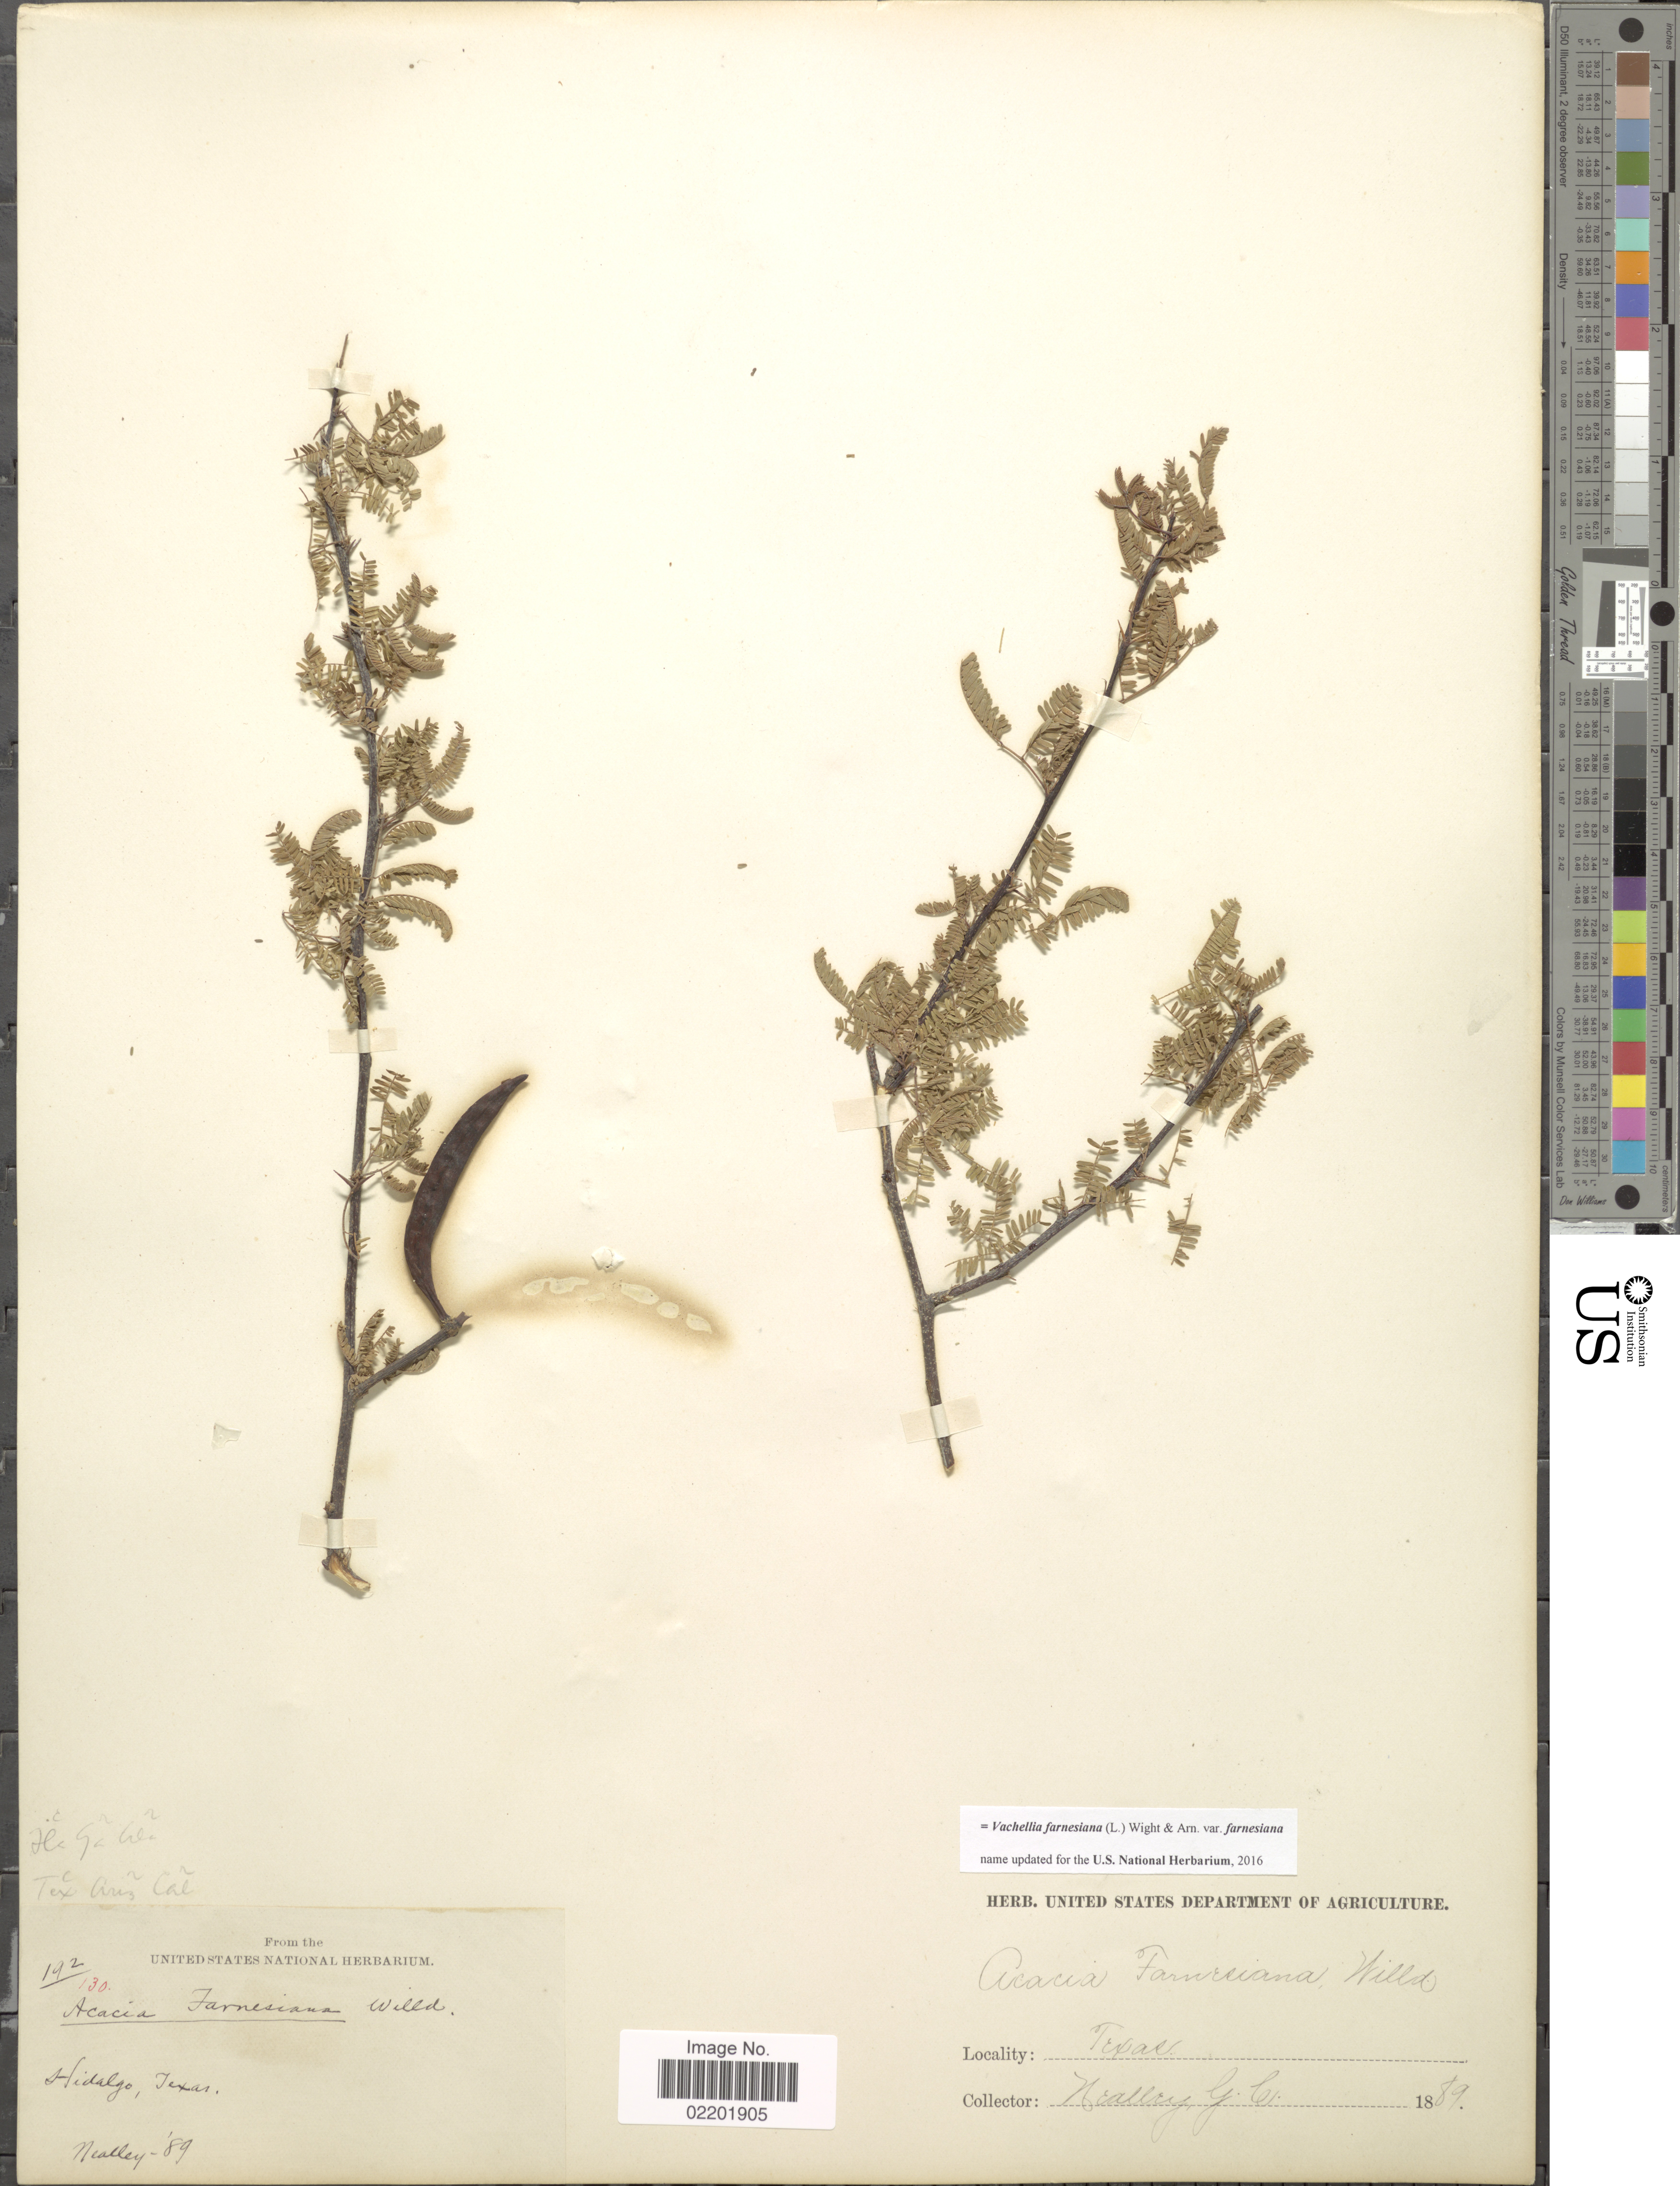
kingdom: Plantae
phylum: Tracheophyta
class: Magnoliopsida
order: Fabales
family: Fabaceae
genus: Vachellia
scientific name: Vachellia farnesiana var. farnesiana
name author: (L.) Wight & Arn.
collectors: G. C. Nealley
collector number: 192/130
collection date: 1889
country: United States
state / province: Texas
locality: Hidalgo